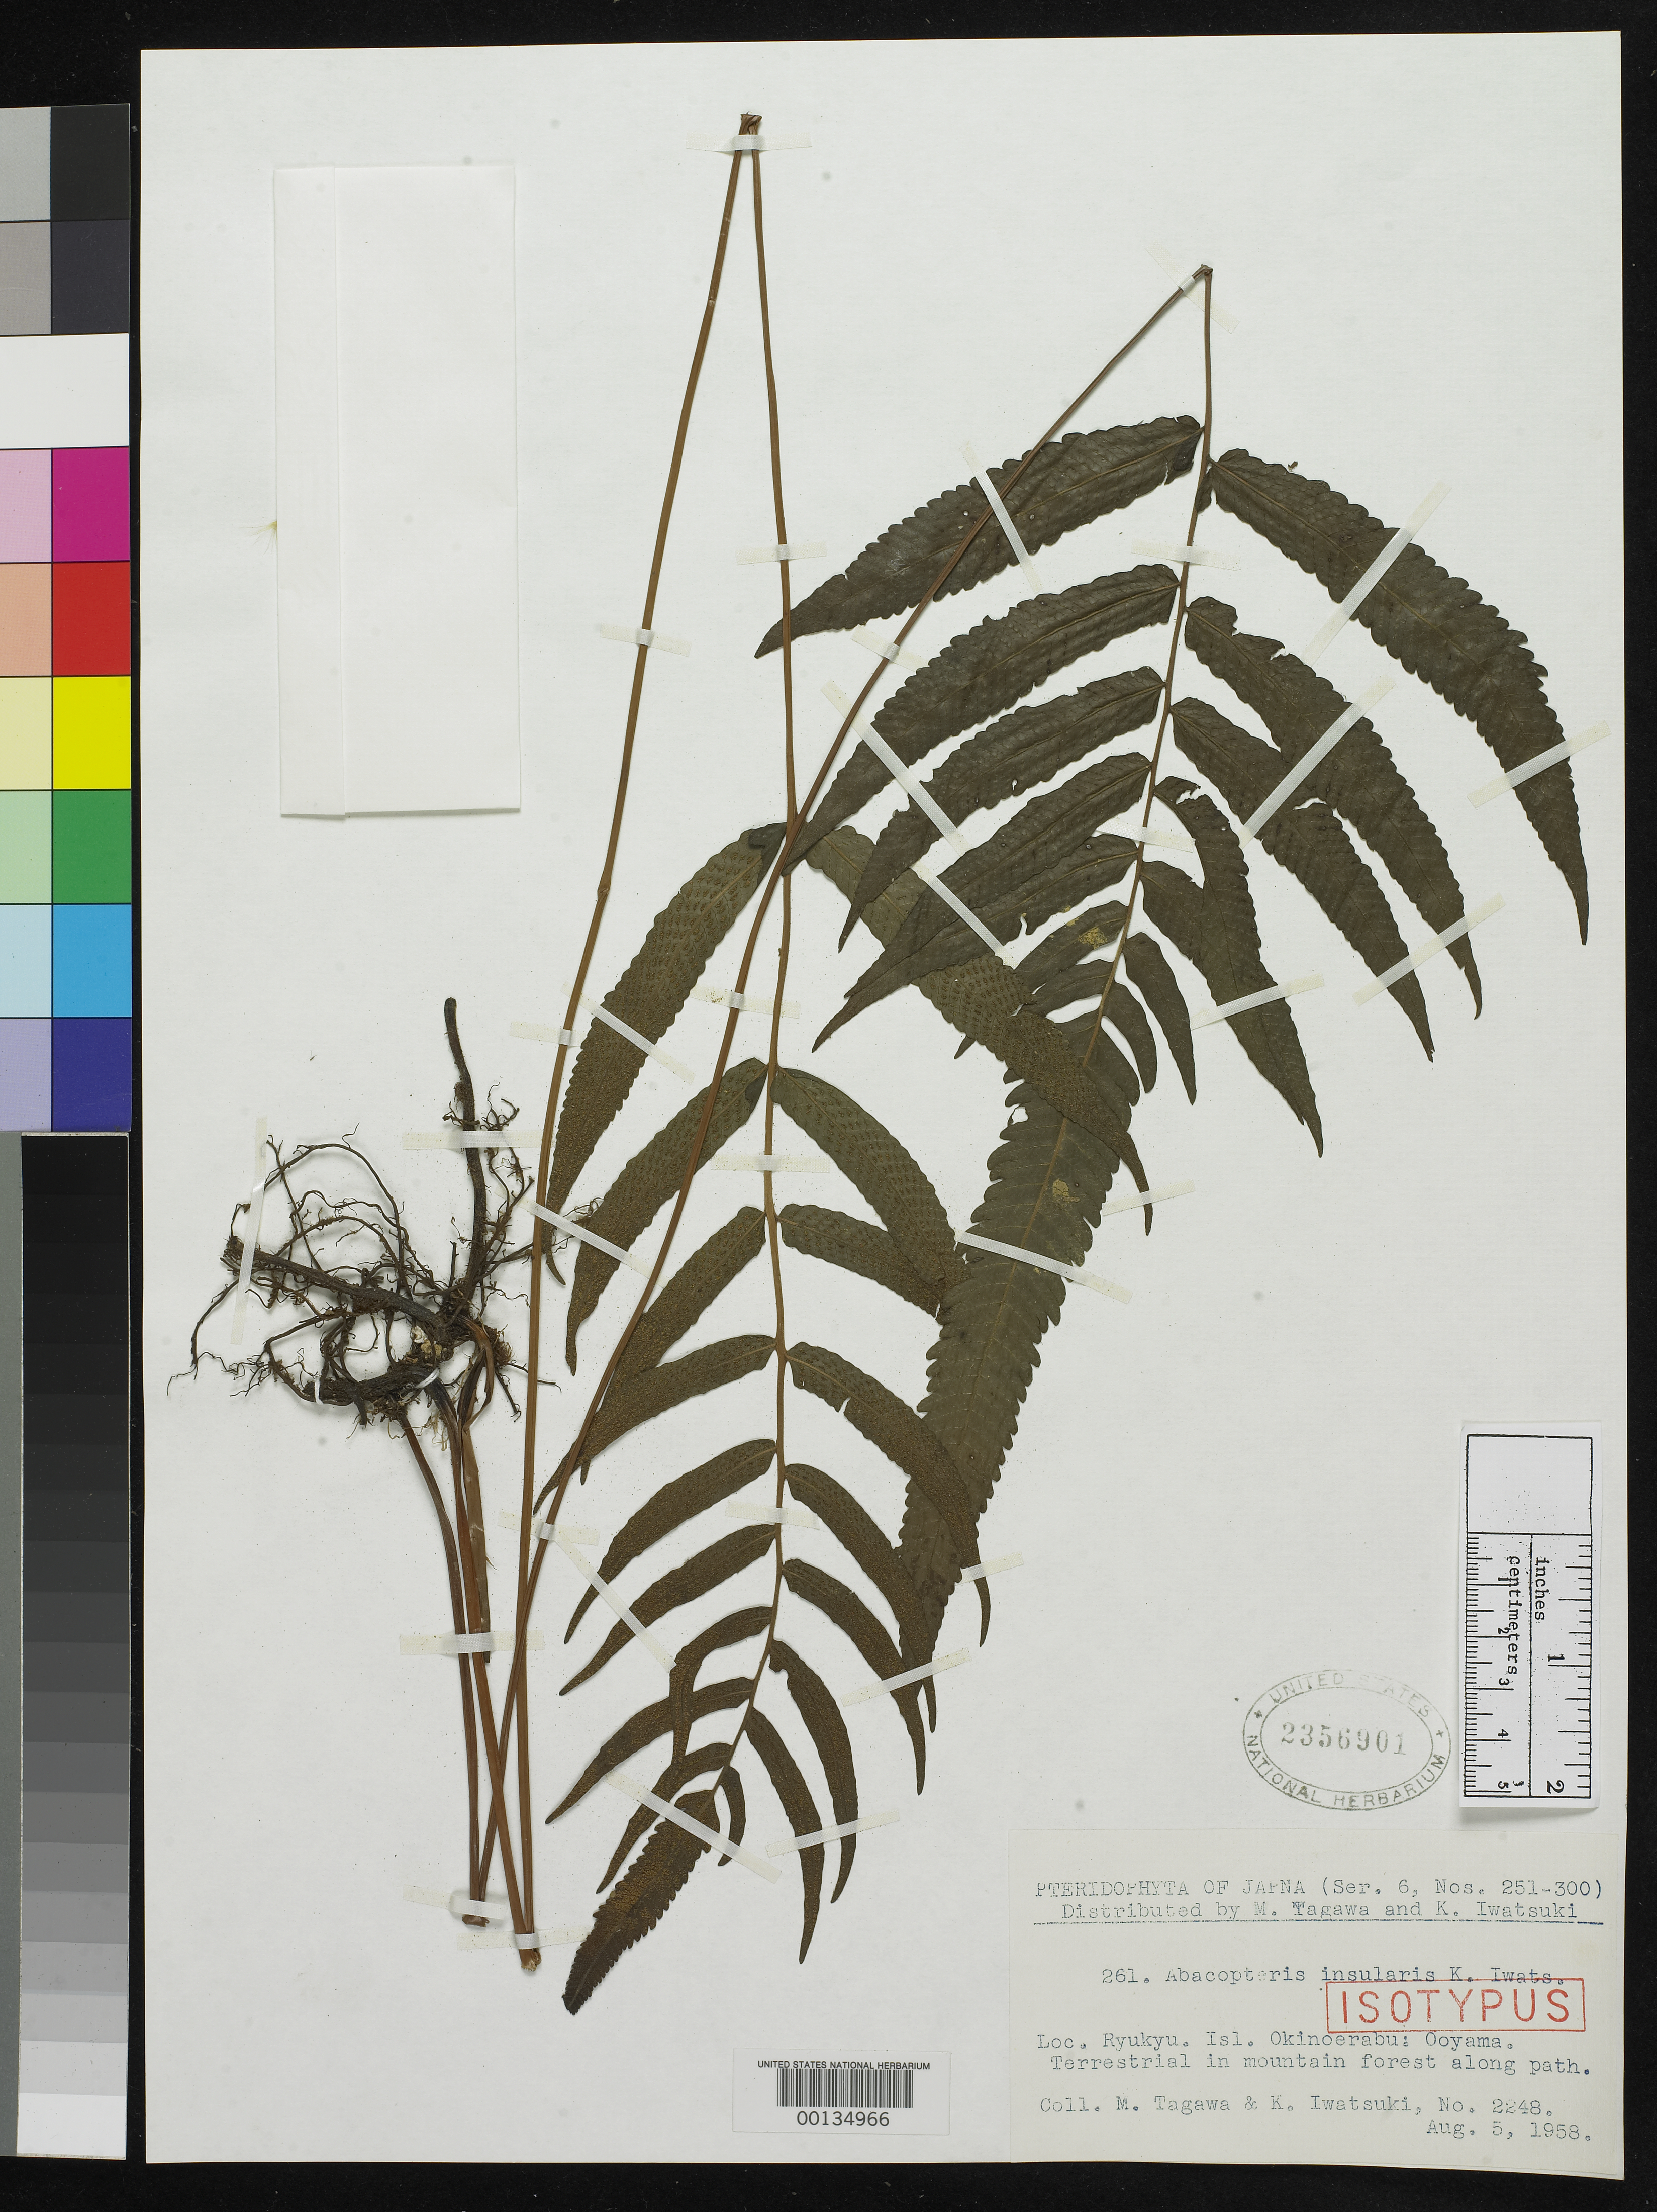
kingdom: Plantae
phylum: Tracheophyta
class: Polypodiopsida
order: Polypodiales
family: Thelypteridaceae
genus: Abacopteris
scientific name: Abacopteris insularis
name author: K. Iwats.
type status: Isotype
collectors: M. Tagawa & K. Iwatsuki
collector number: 2248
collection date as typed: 05 Aug 1958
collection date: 1958-08-05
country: Japan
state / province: Okinawa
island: Ryukyu Is.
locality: Okinoerabu, Ooyama.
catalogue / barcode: US 2356901